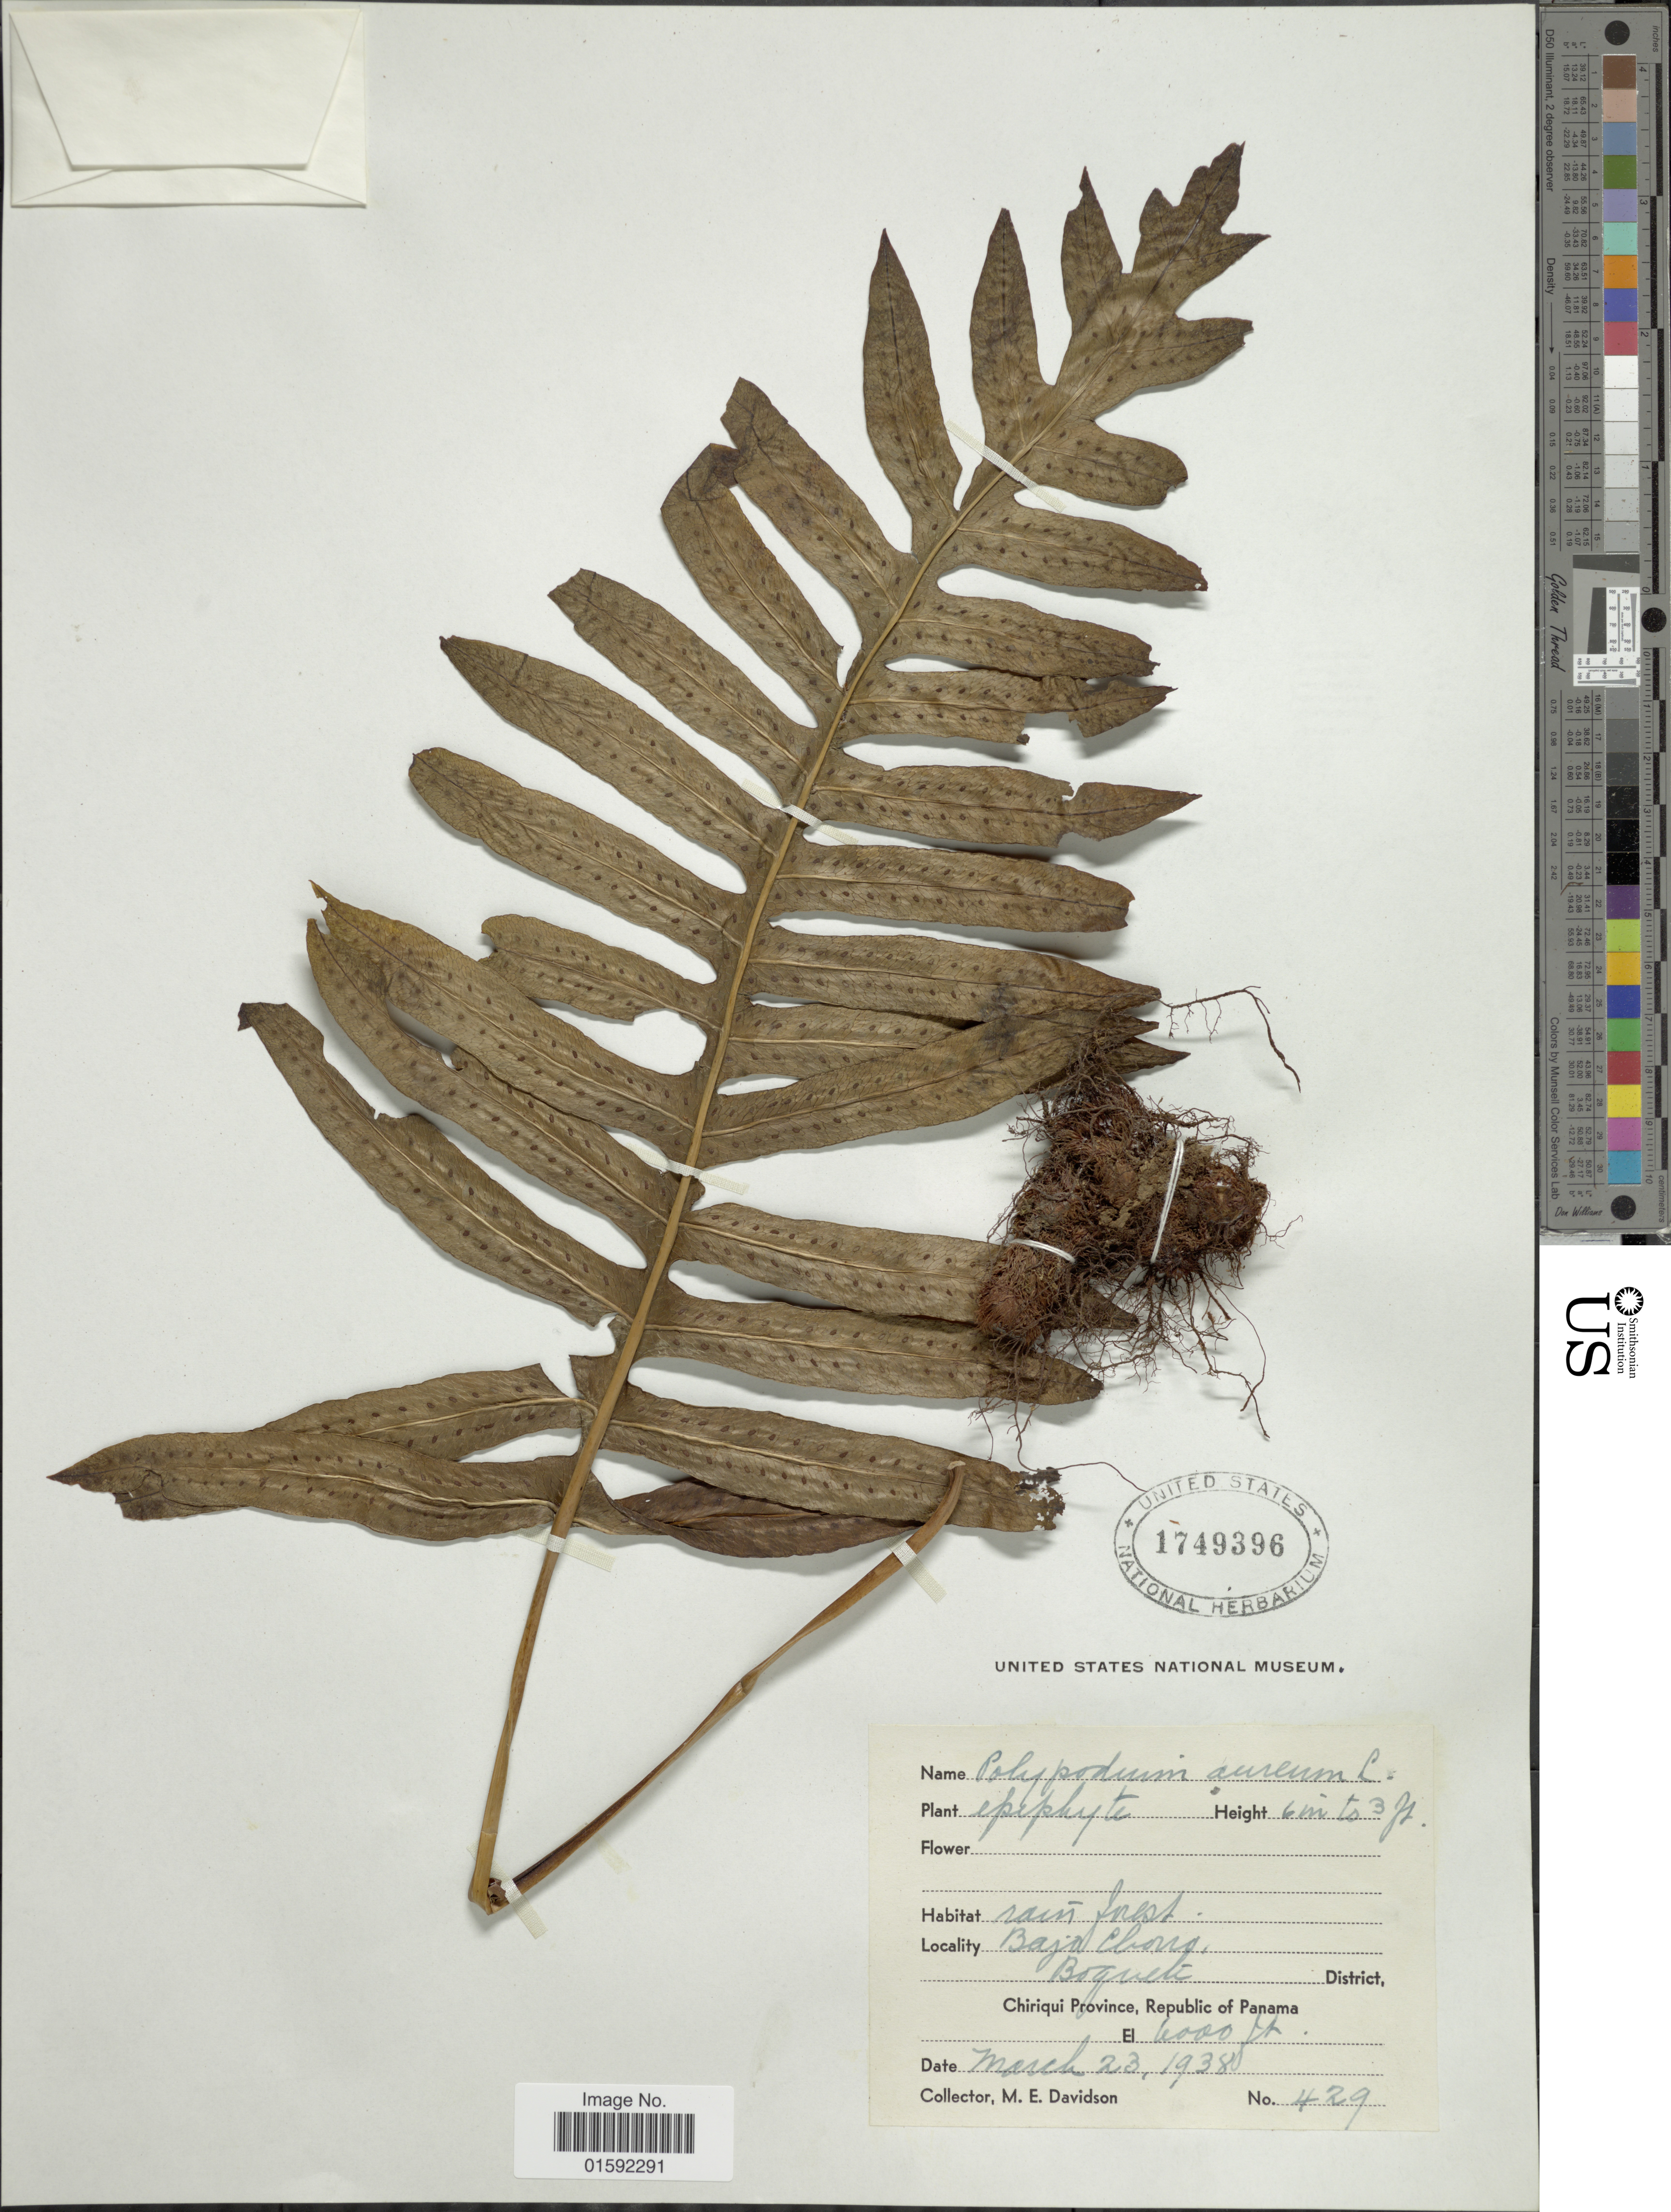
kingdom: Plantae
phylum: Tracheophyta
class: Polypodiopsida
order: Polypodiales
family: Polypodiaceae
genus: Phlebodium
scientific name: Phlebodium pseudoaureum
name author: (Cav.) Lellinger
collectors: M. E. Davidson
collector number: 429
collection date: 1938-03-23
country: Panama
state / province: Chiriqui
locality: Bajo Ebong Boquete District, Chiriqui province, republica of Panama.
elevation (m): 1829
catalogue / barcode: US 1749396